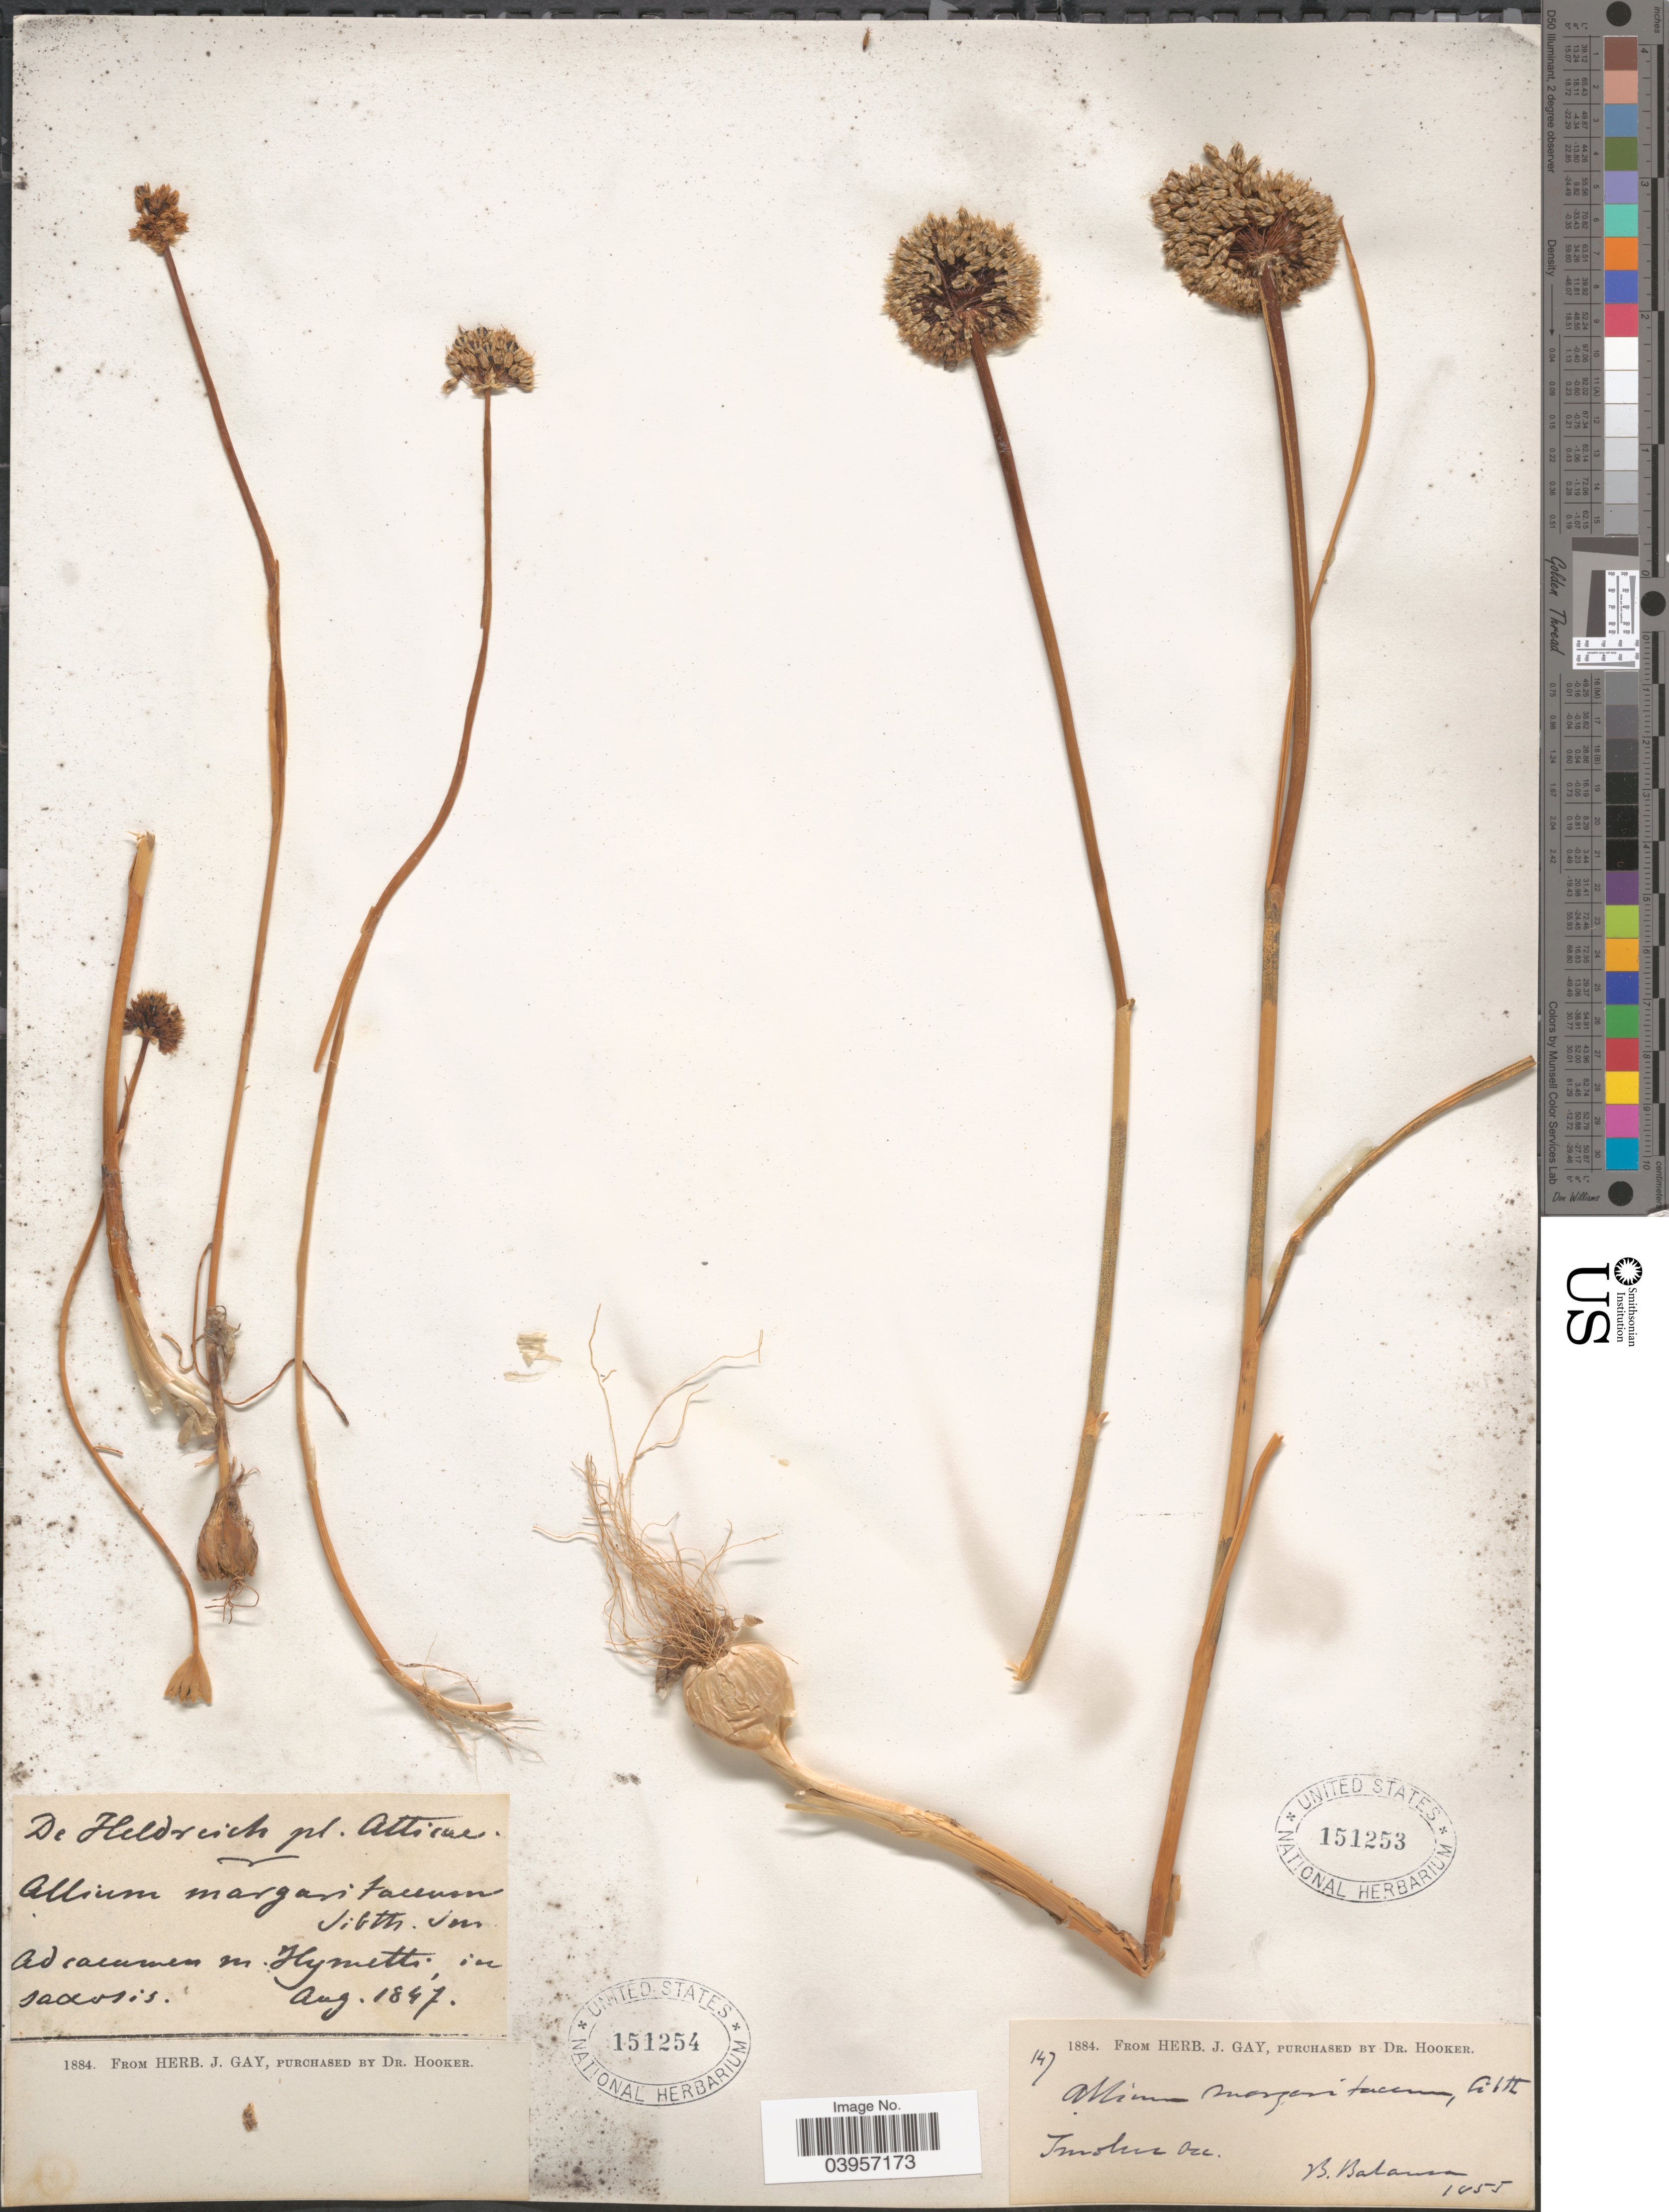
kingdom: Plantae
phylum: Tracheophyta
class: Liliopsida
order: Asparagales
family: Amaryllidaceae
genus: Allium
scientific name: Allium margaritaceum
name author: Sm.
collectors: B. Balansa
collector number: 147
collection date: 1855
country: Turkey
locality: Tmolus Occ.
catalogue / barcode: US 151253